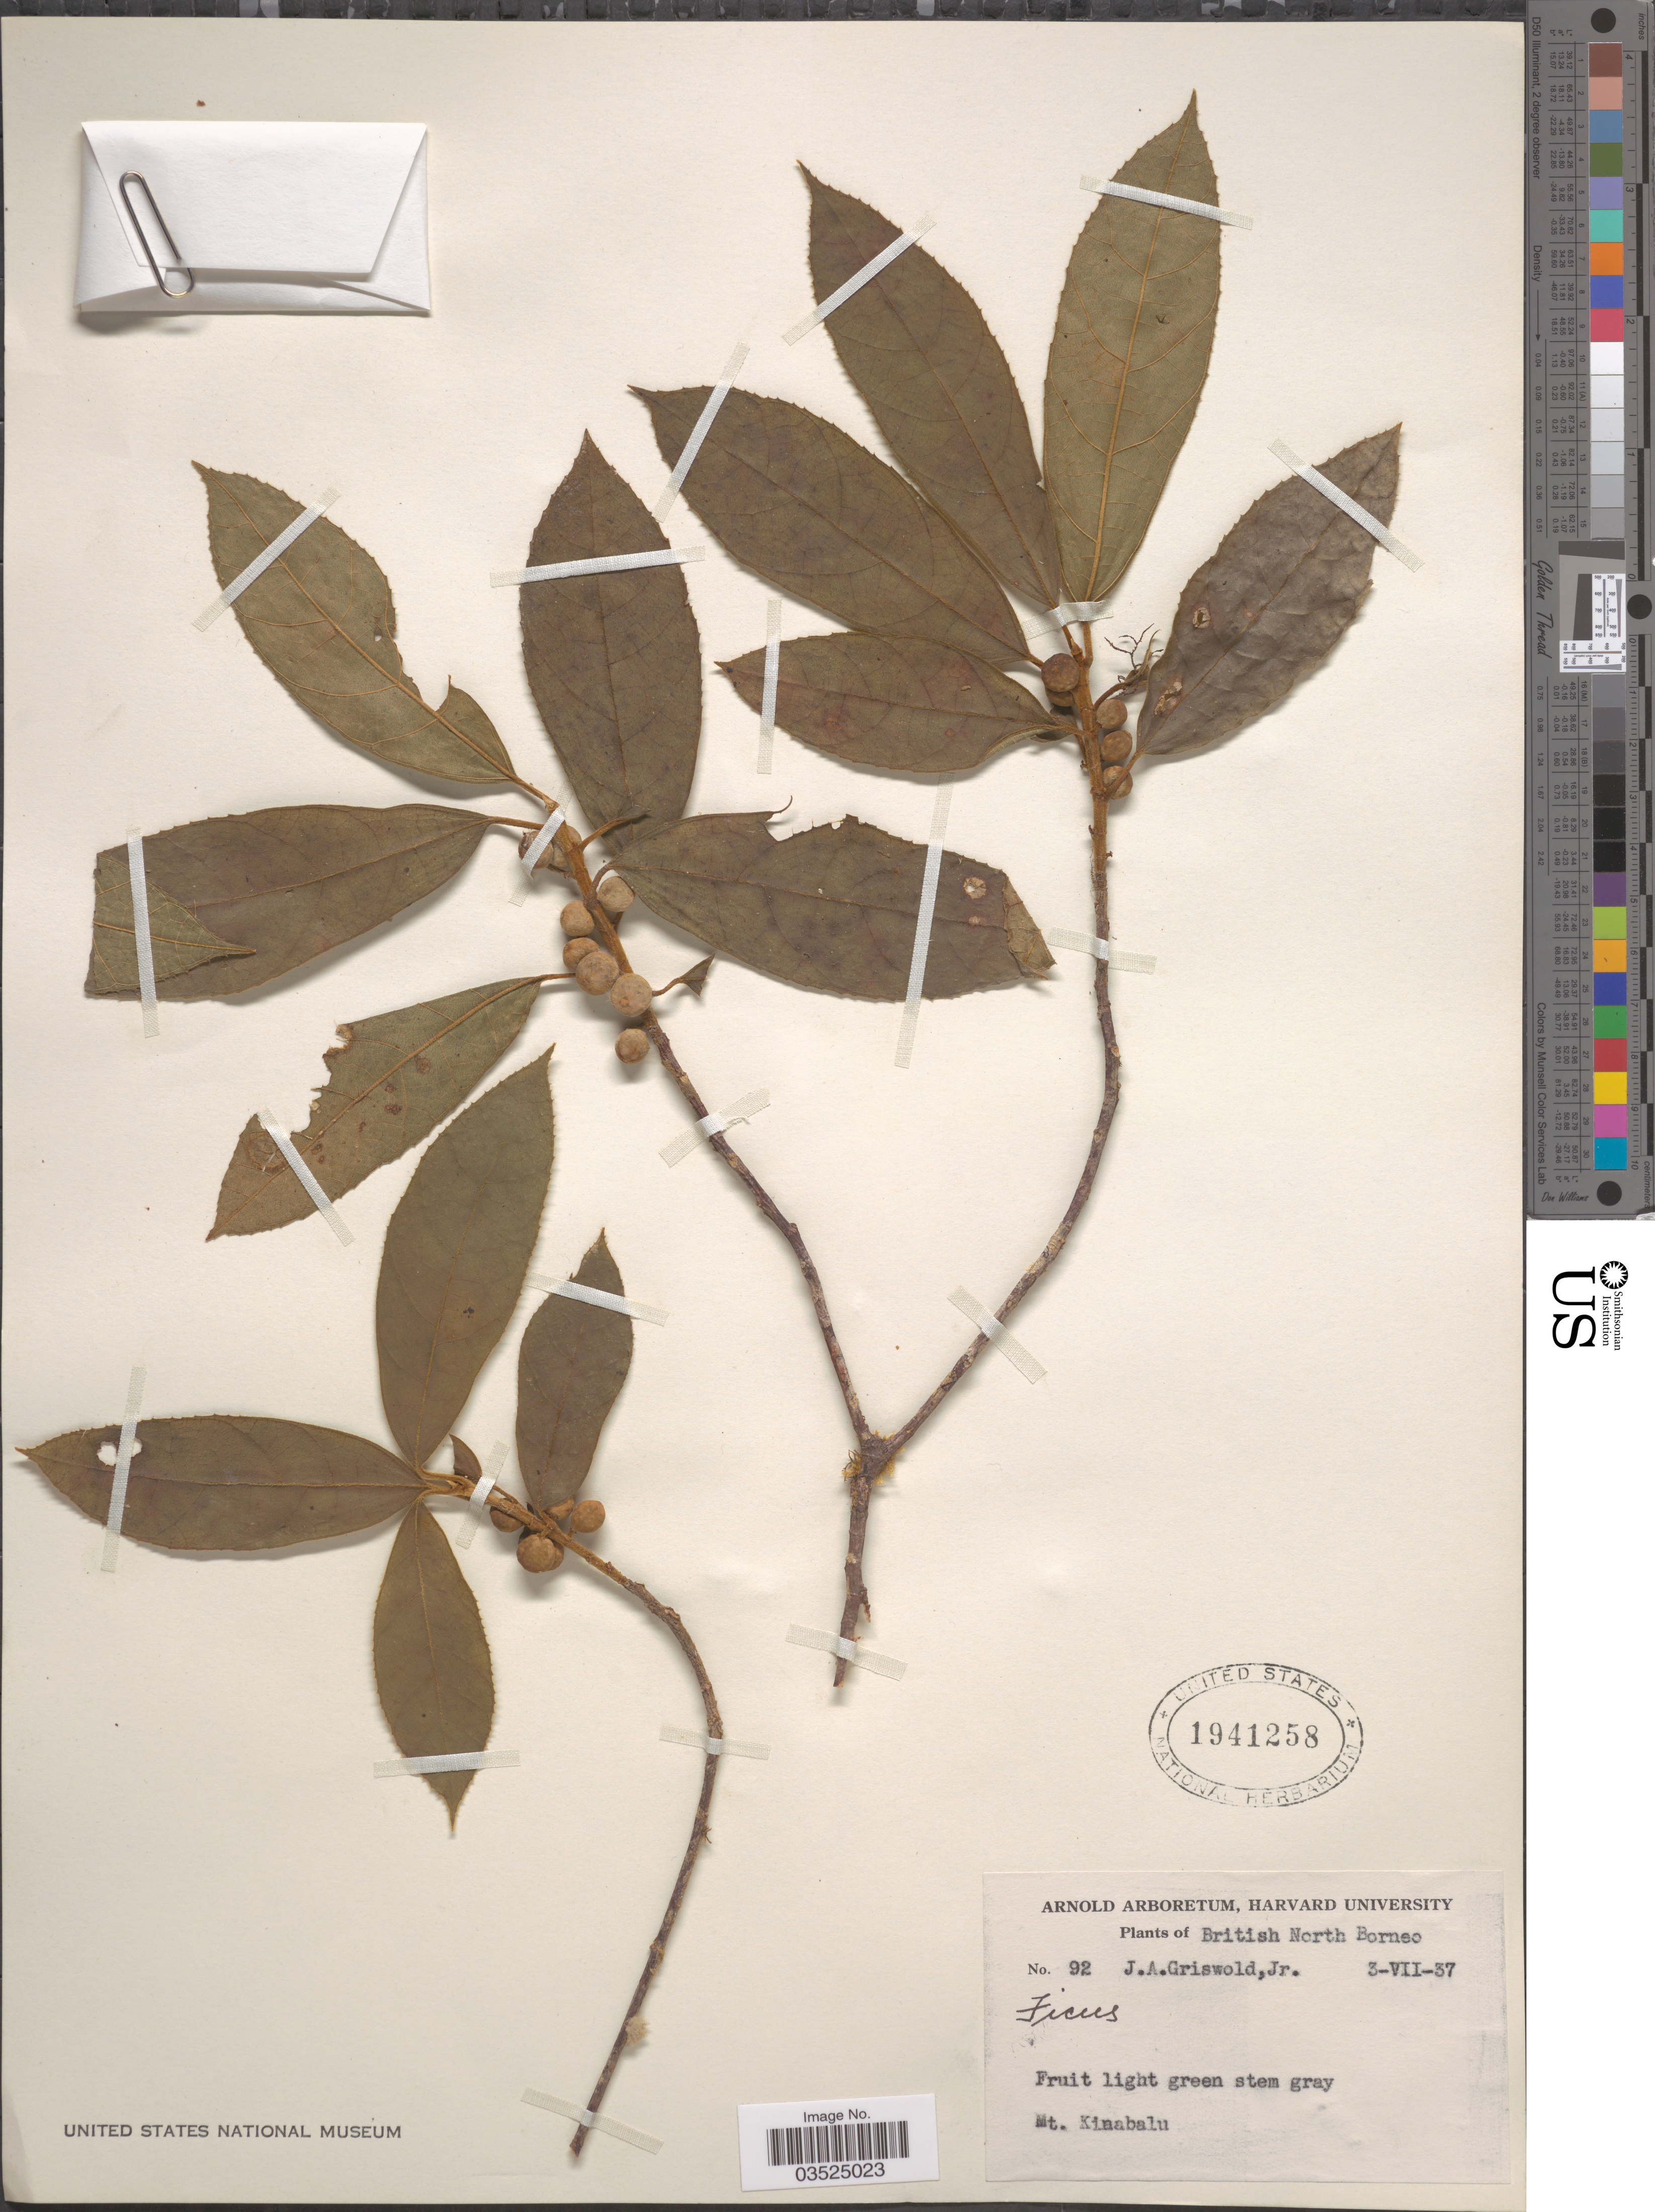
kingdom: Plantae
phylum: Tracheophyta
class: Magnoliopsida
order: Rosales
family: Moraceae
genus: Ficus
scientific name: Ficus sp.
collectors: J. Griswold Jr.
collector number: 92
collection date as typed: Transcribed d/m/y: 3/7/37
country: Malaysia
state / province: Sabah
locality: British North Borneo. Mt. Kinabalu.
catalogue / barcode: US 1941258